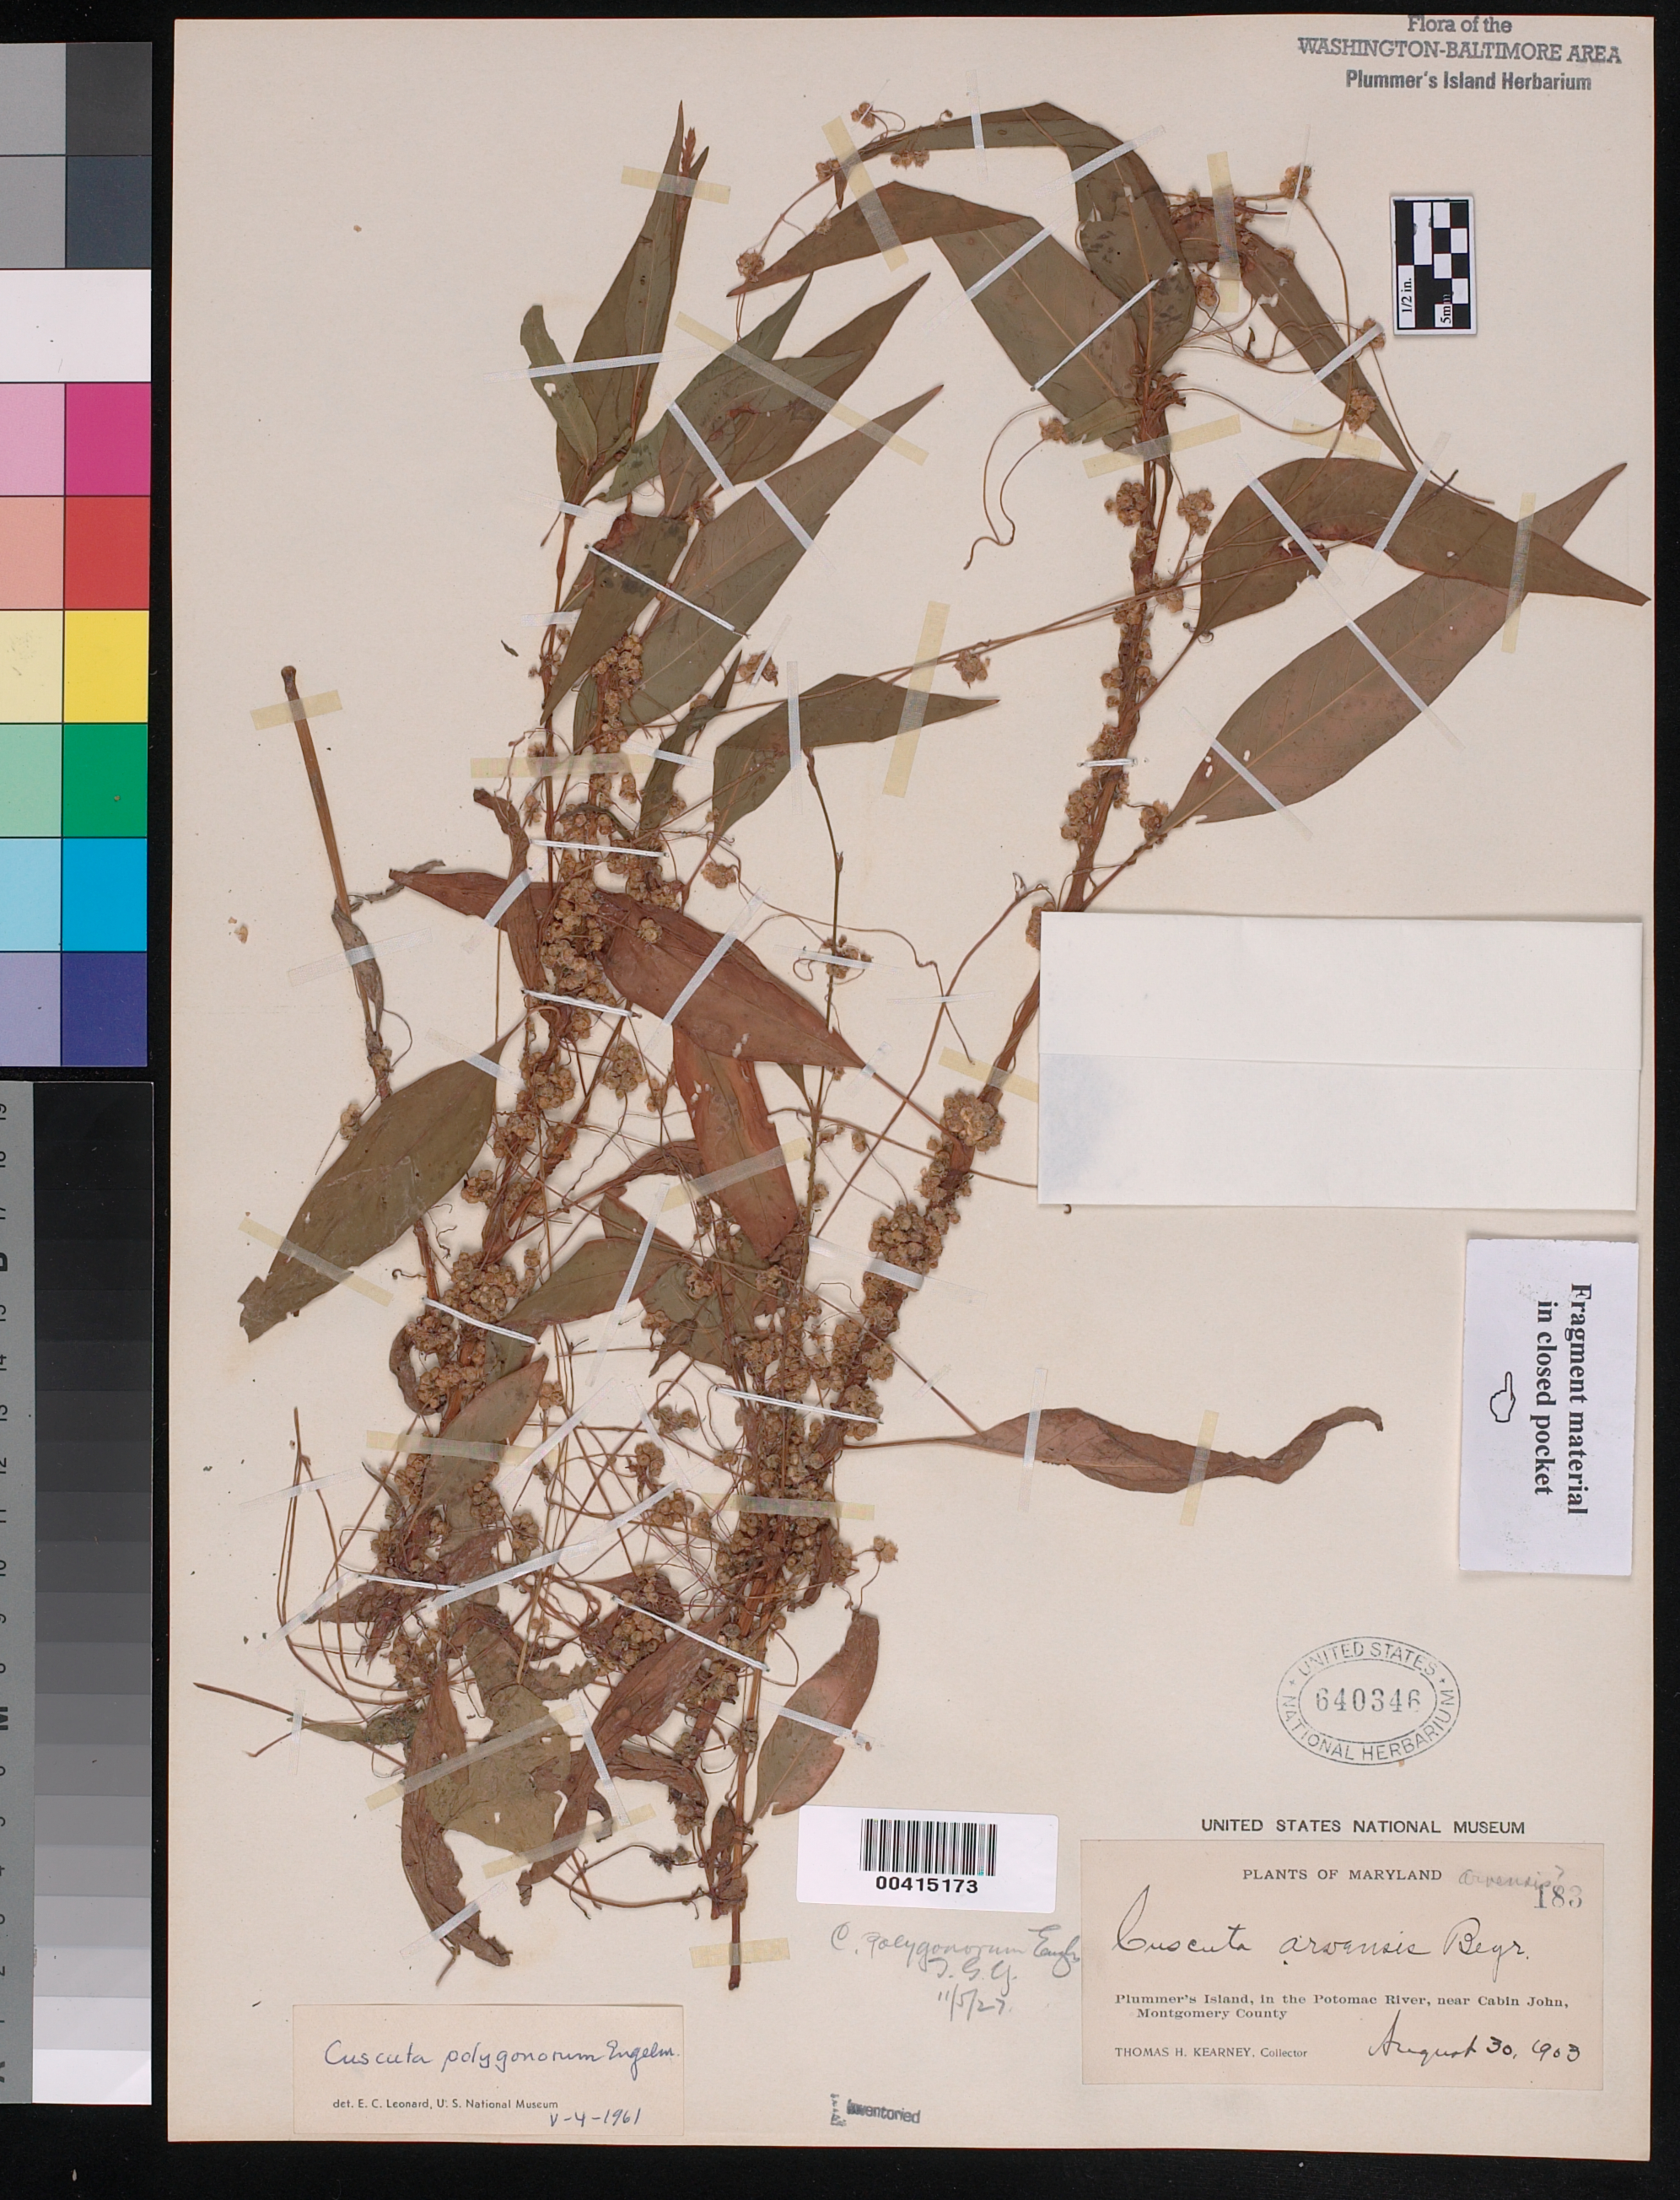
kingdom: Plantae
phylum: Tracheophyta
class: Magnoliopsida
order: Solanales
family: Convolvulaceae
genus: Cuscuta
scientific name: Cuscuta polygonorum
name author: Engelm.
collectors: T. H. Kearney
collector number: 183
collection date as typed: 30 Aug 1903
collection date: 1903-08-30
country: United States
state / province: Maryland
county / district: Montgomery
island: Plummers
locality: Plummer's Island C. & O. Canal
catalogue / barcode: US 640346